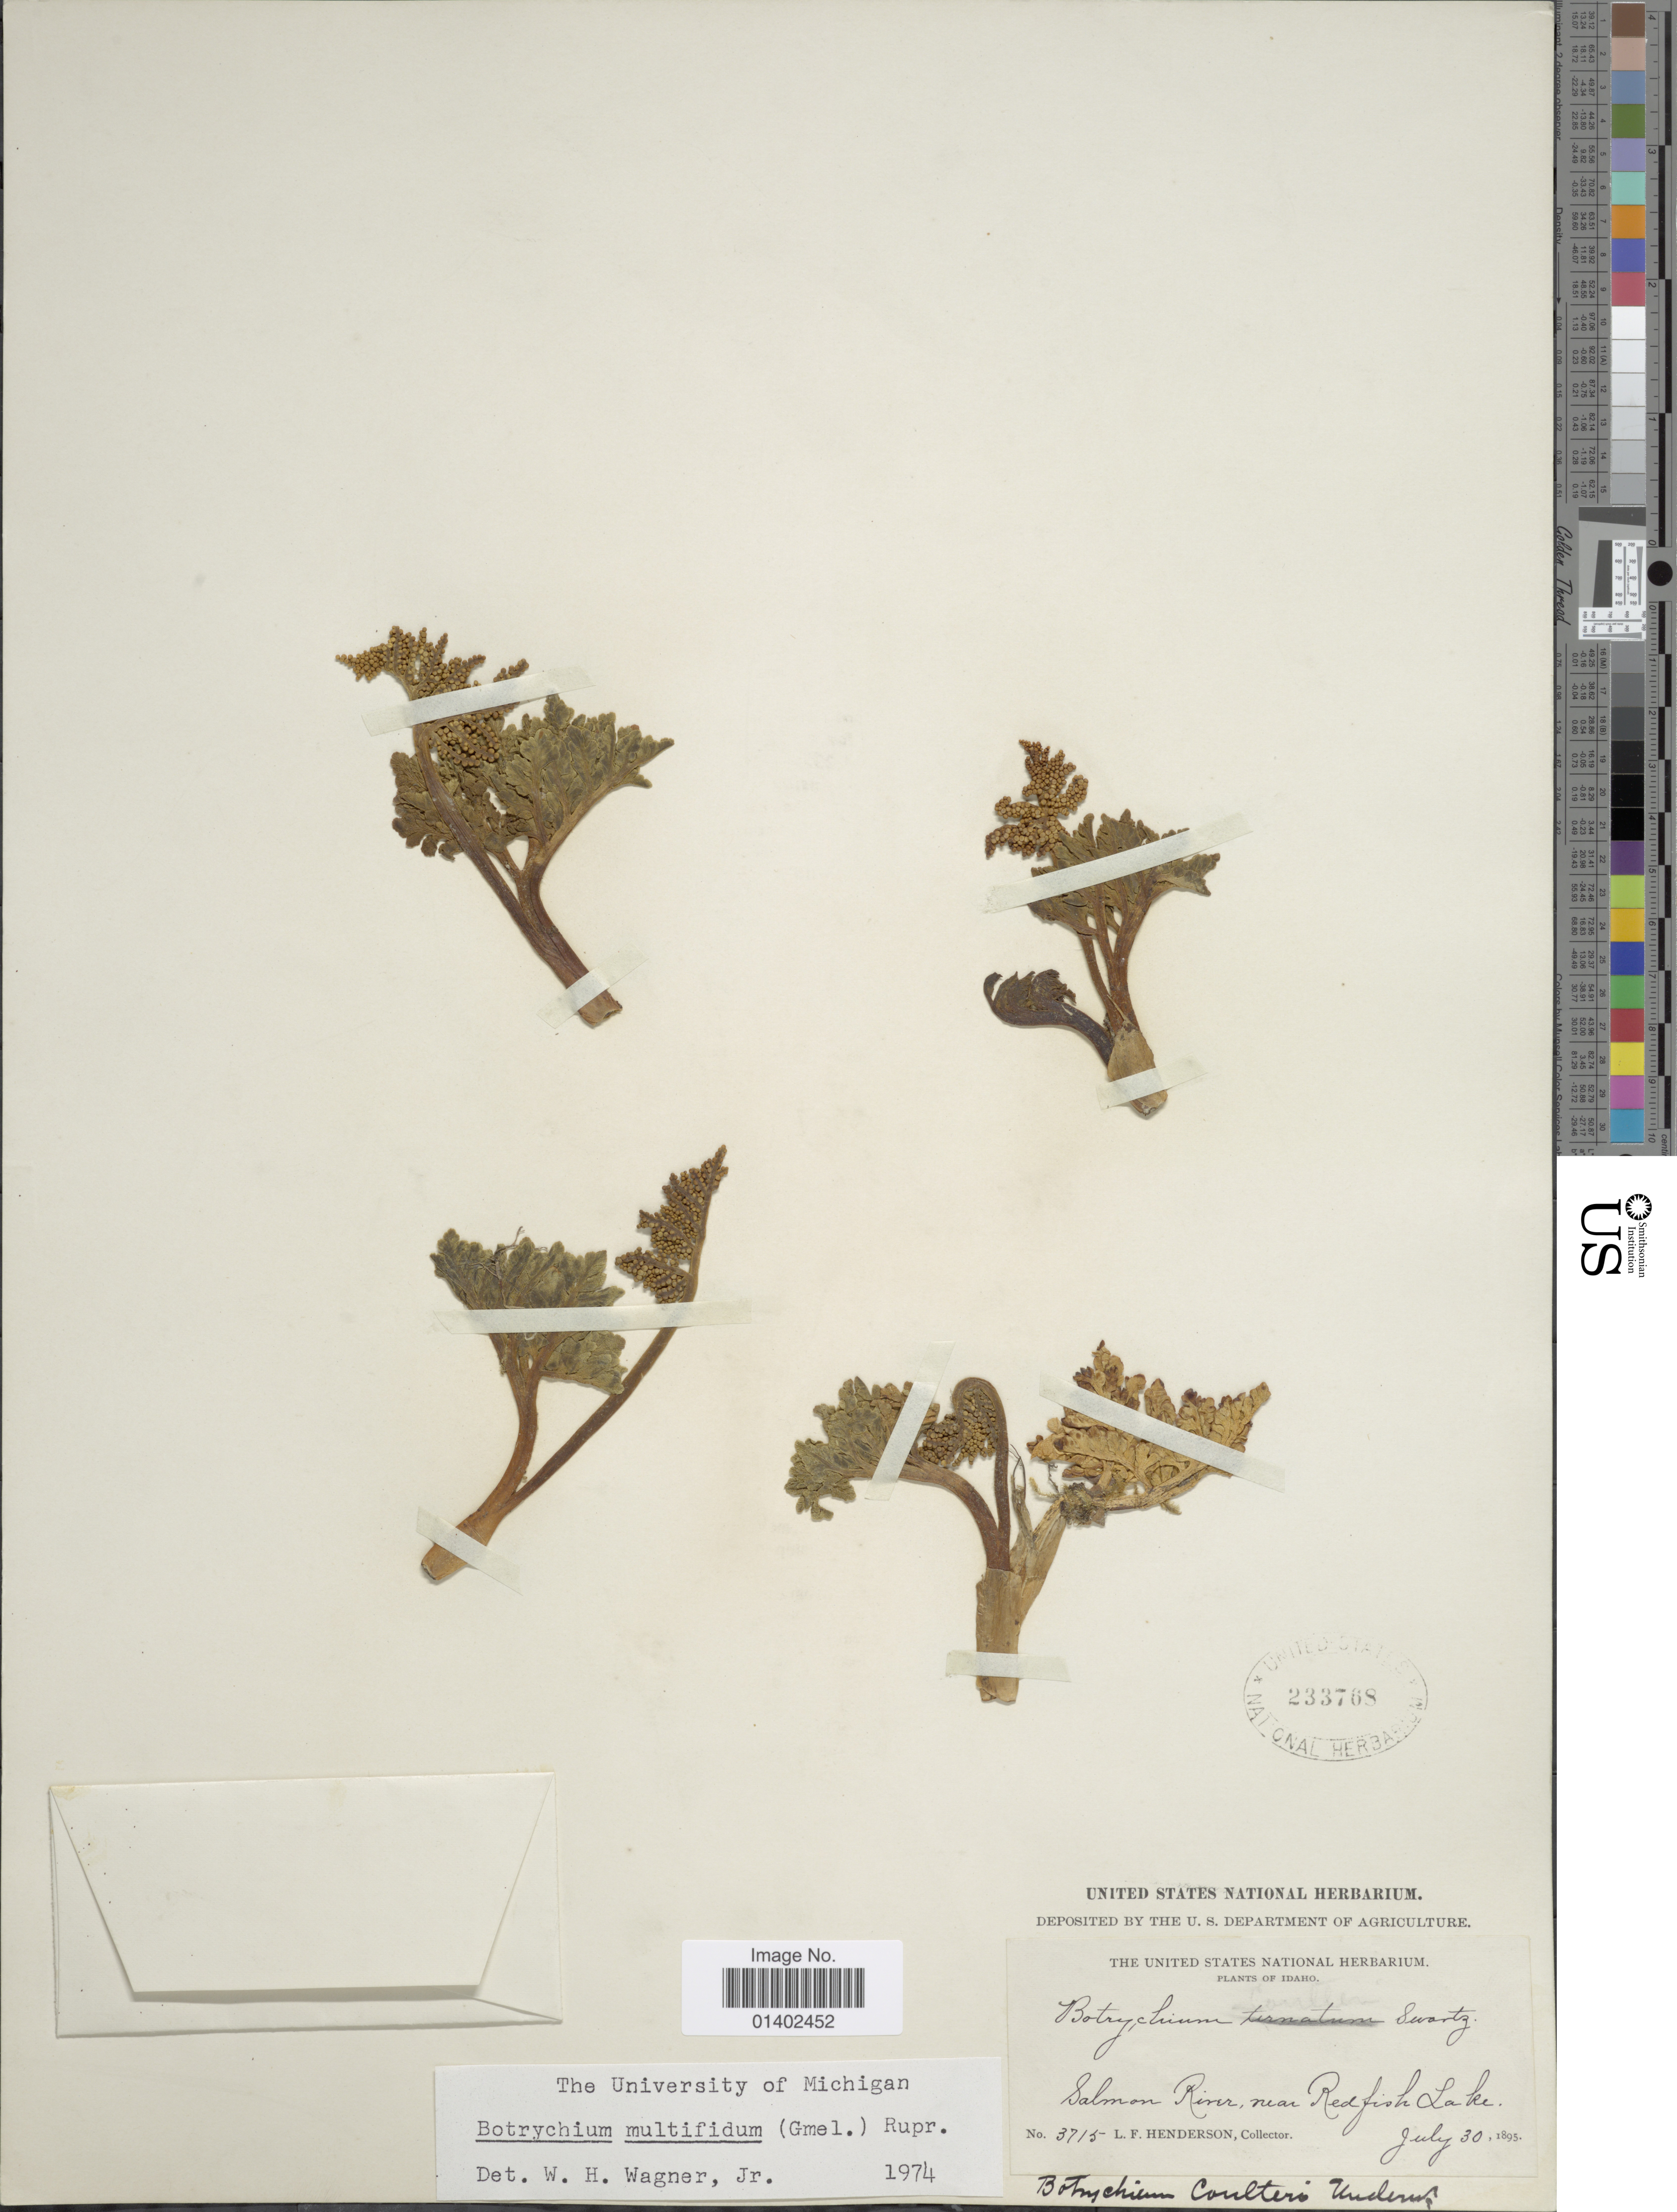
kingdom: Plantae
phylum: Tracheophyta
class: Polypodiopsida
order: Ophioglossales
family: Ophioglossaceae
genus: Botrychium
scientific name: Botrychium multifidum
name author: (J.F. Gmel.) Rupr.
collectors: L. Huderson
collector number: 3715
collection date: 1895-07-30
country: United States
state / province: Idaho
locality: Salmon River, near Redfish Lake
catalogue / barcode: US 233768